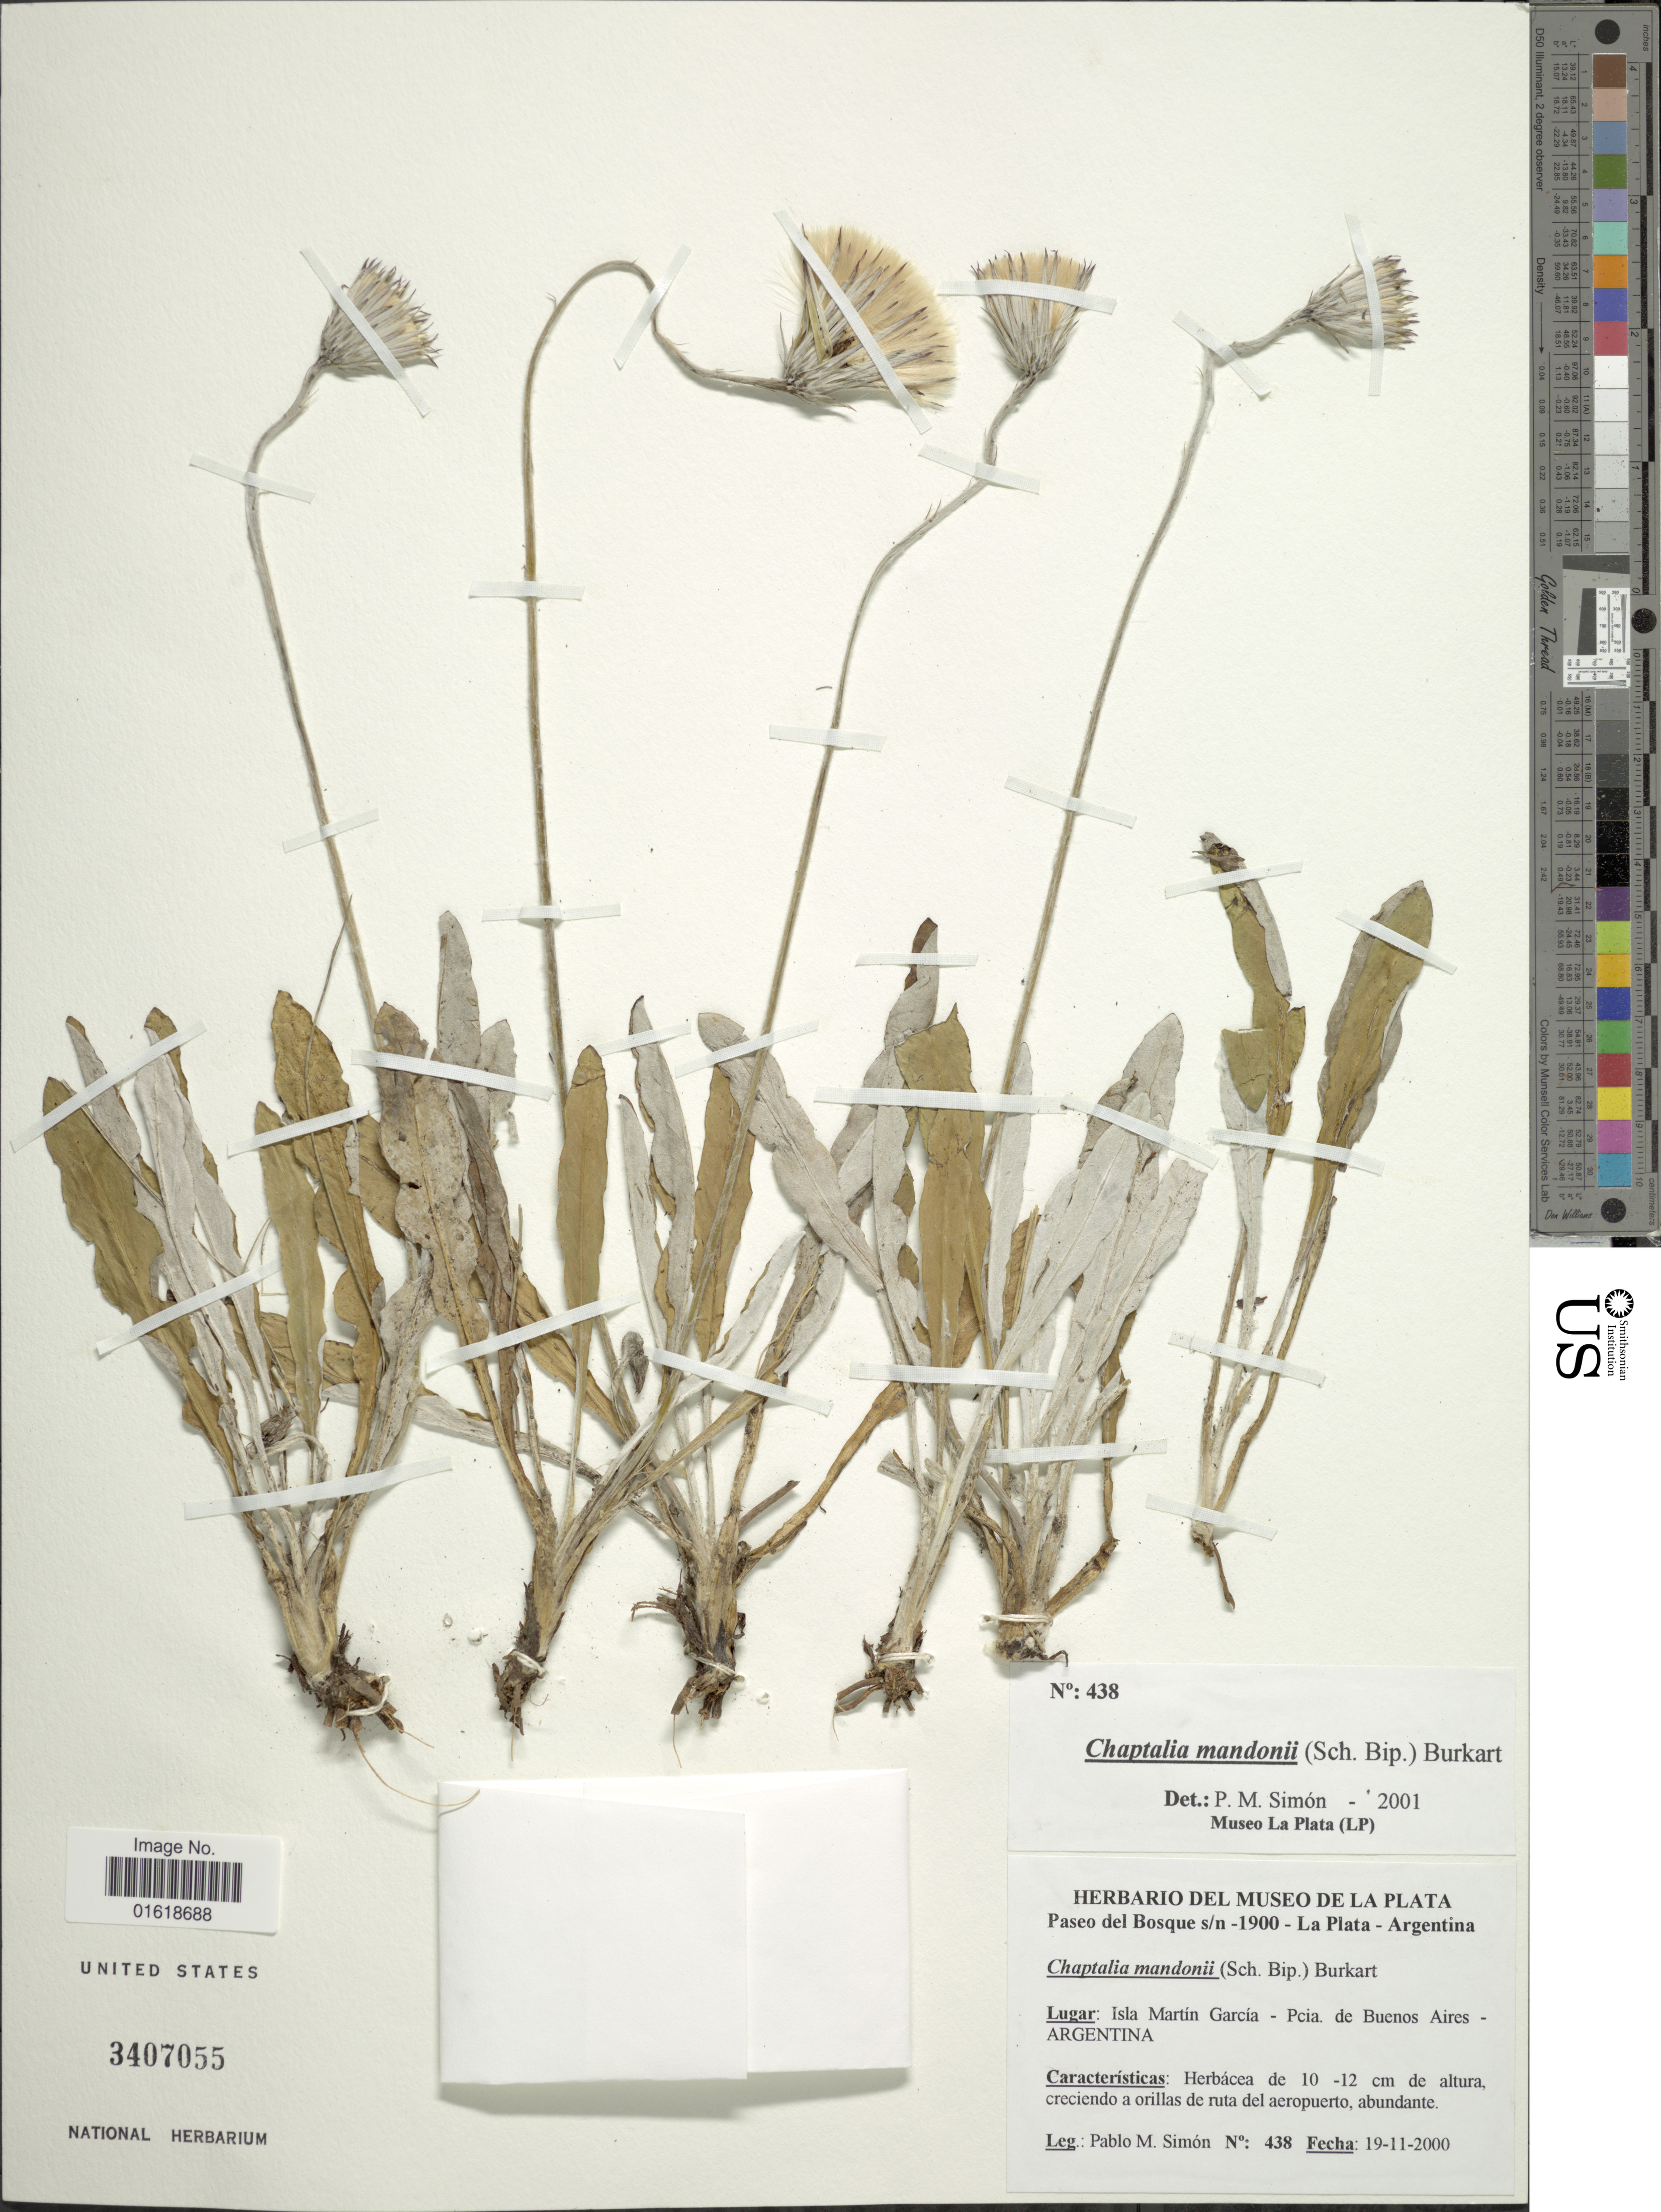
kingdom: Plantae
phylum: Tracheophyta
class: Magnoliopsida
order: Asterales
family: Asteraceae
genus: Chaptalia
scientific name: Chaptalia mandonii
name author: Burkart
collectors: P. M. Simón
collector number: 438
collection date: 2000-11-19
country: Argentina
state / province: Buenos Aires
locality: Isla Martín García - Pcia. de Buenos Aires.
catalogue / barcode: US 3407055